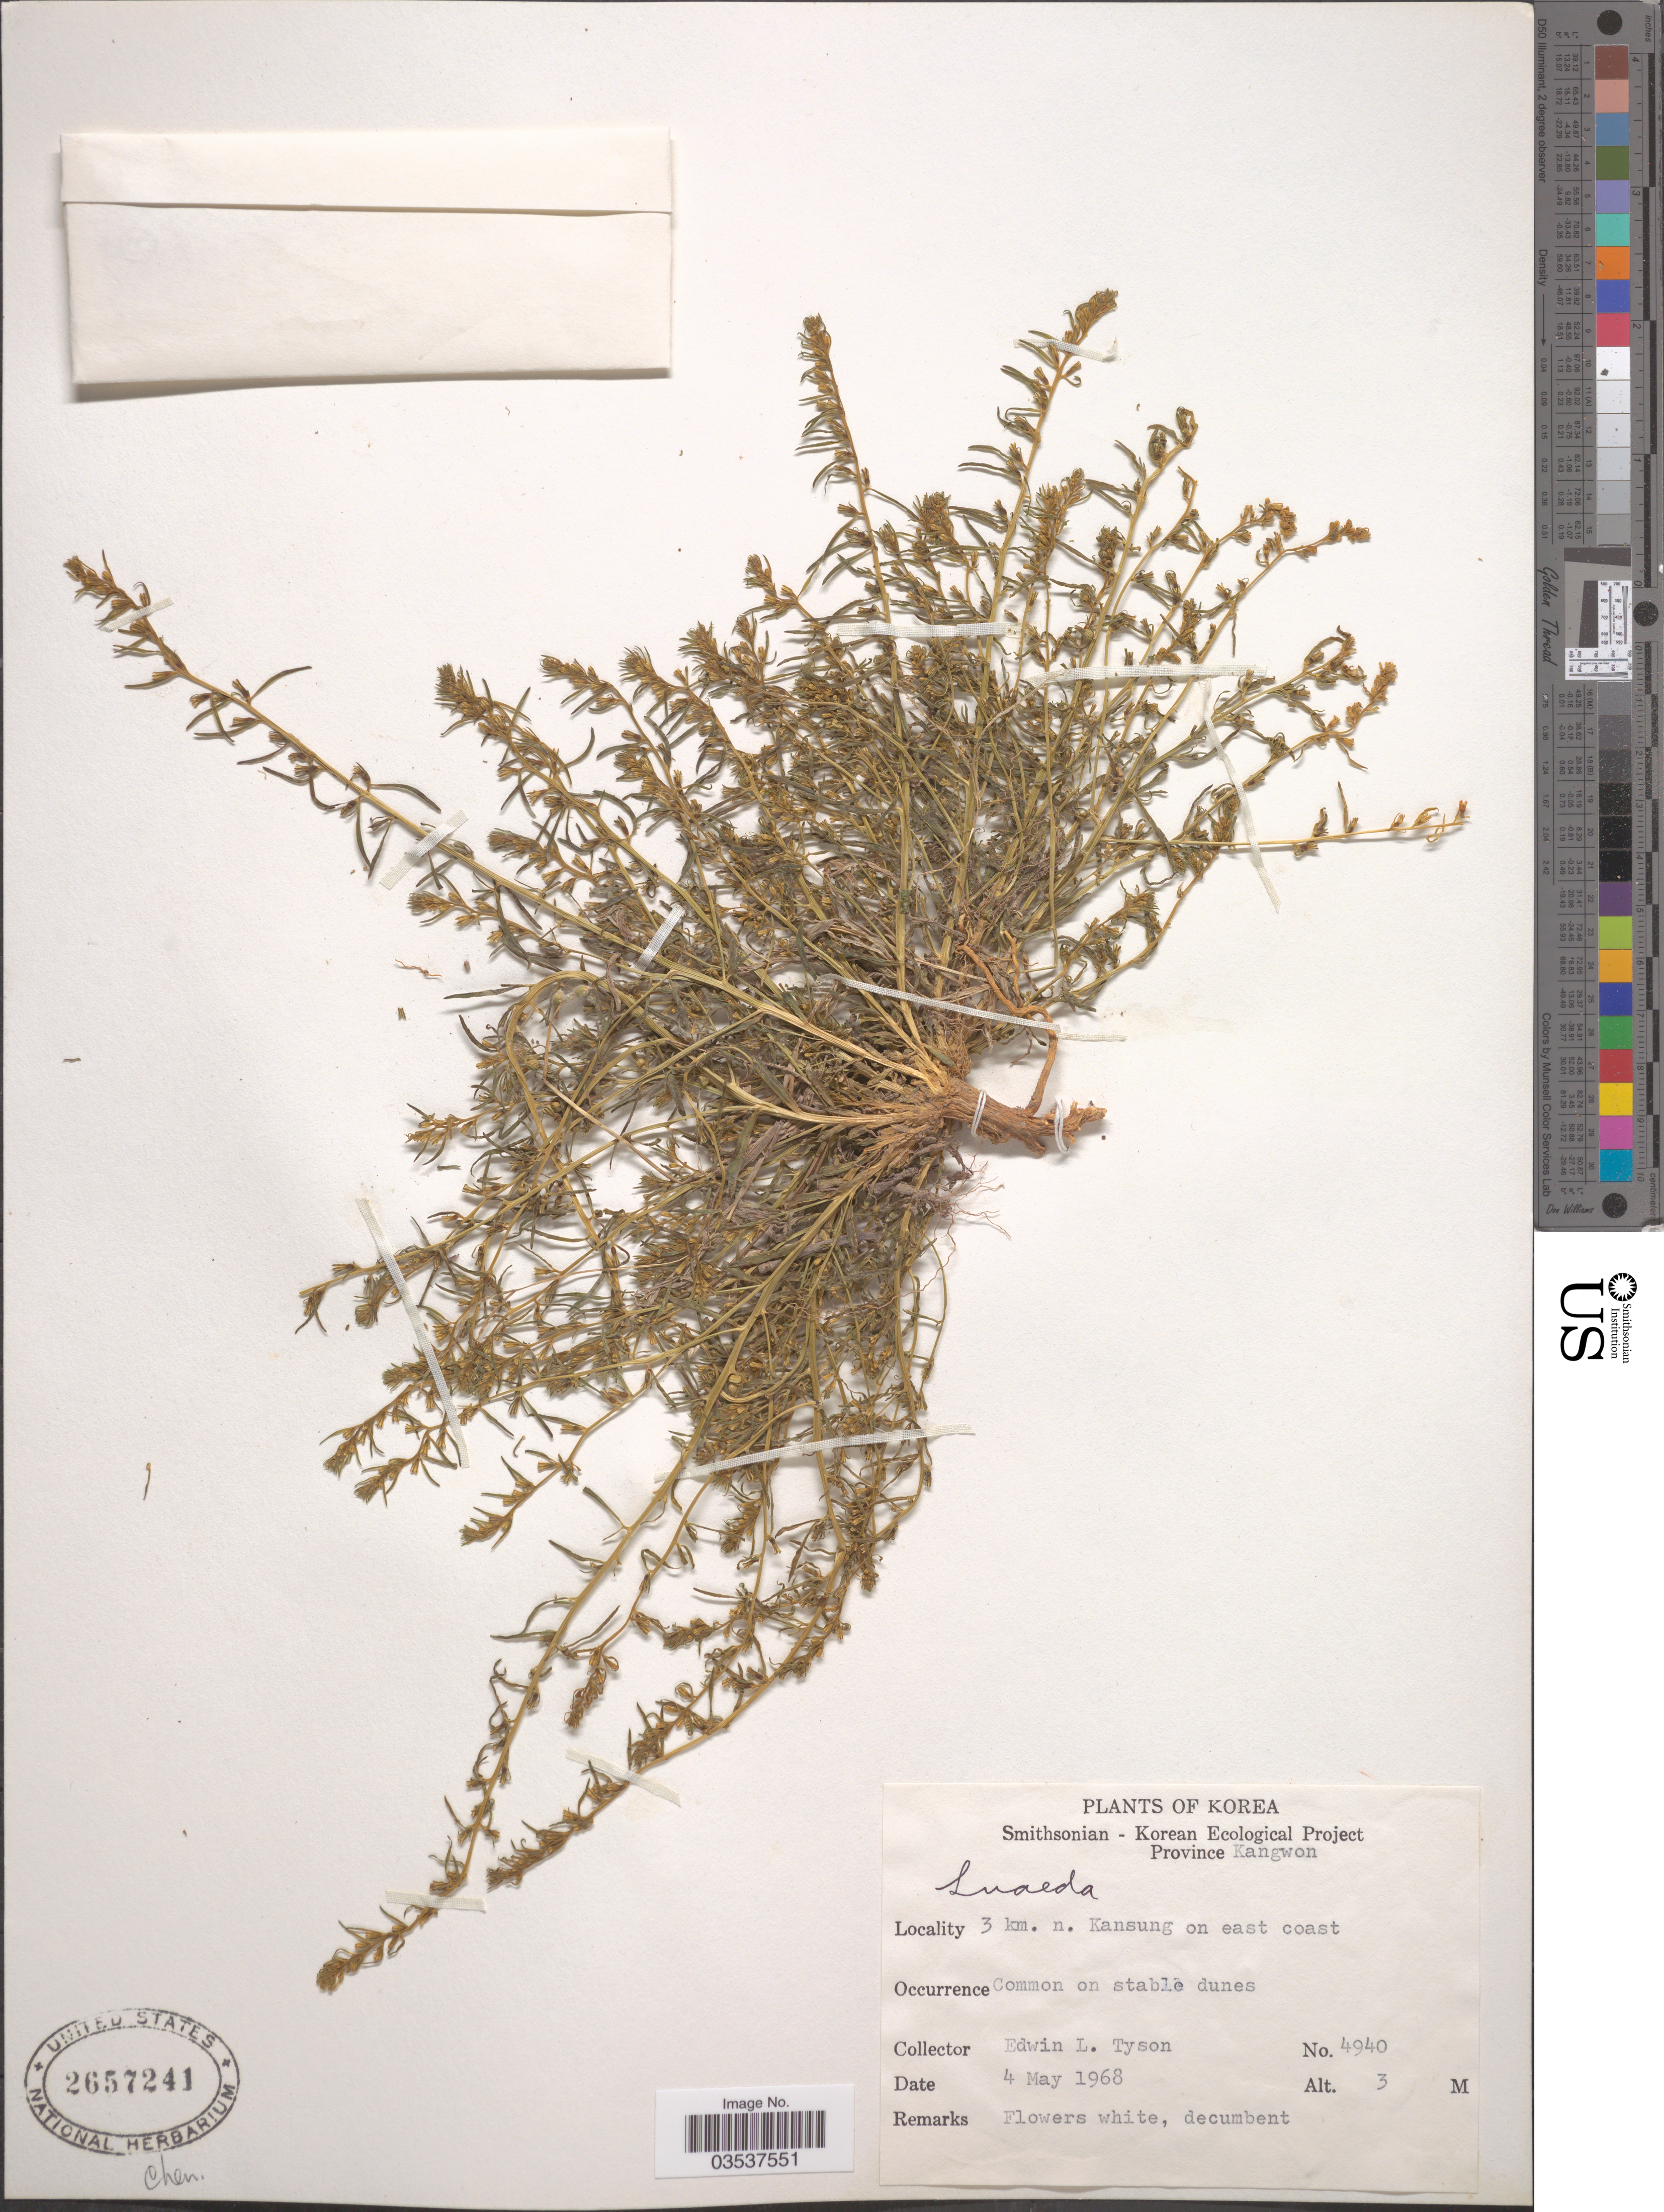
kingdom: Plantae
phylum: Tracheophyta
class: Magnoliopsida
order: Caryophyllales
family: Amaranthaceae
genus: Suaeda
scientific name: Suaeda sp.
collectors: E. L. Tyson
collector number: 4940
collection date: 1968-05-04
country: North Korea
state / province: Kangwon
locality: Korea. Province Kangwon. 3 km. n. Kansung on east coast.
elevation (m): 3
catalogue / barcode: US 2657241